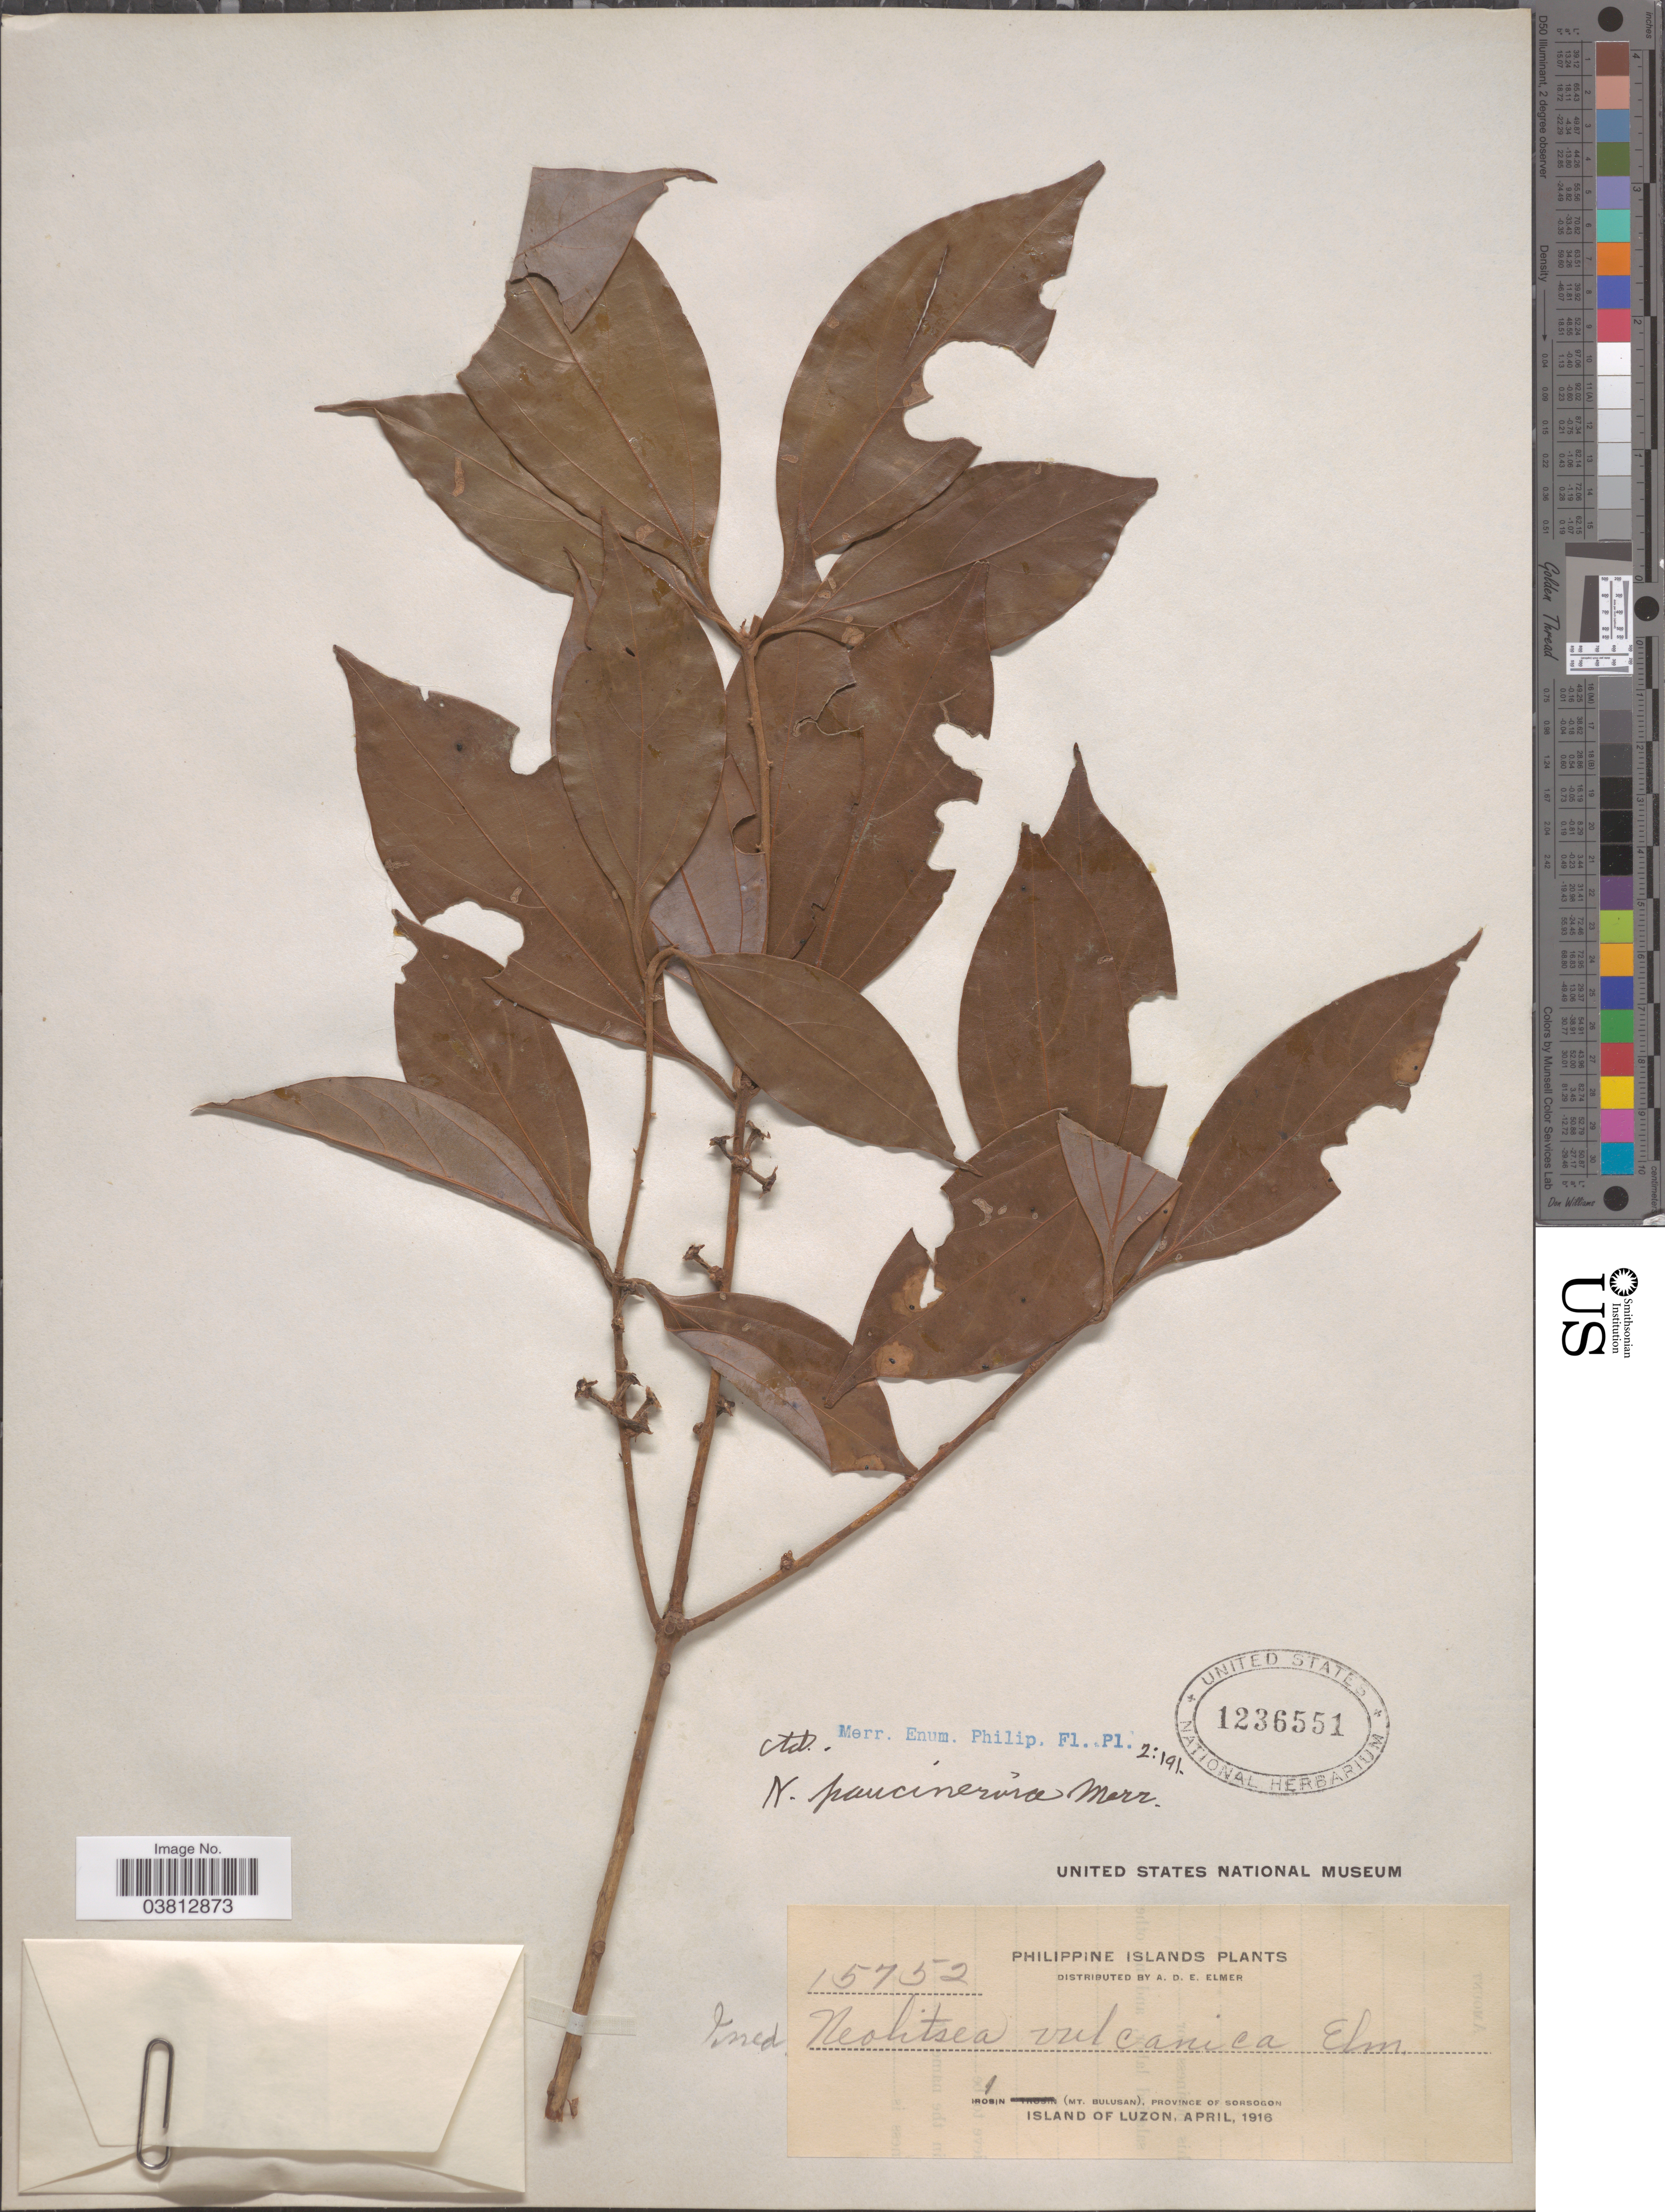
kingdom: Plantae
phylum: Tracheophyta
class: Magnoliopsida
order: Laurales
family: Lauraceae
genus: Neolitsea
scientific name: Neolitsea paucinervia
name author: Merr.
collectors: A. D. E. Elmer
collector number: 15752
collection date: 1916-04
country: Philippines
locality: Philippine Islands. Irosin (Mt. Bulusan), Province of Sorsogon. Island of Luzon.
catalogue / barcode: US 1236551